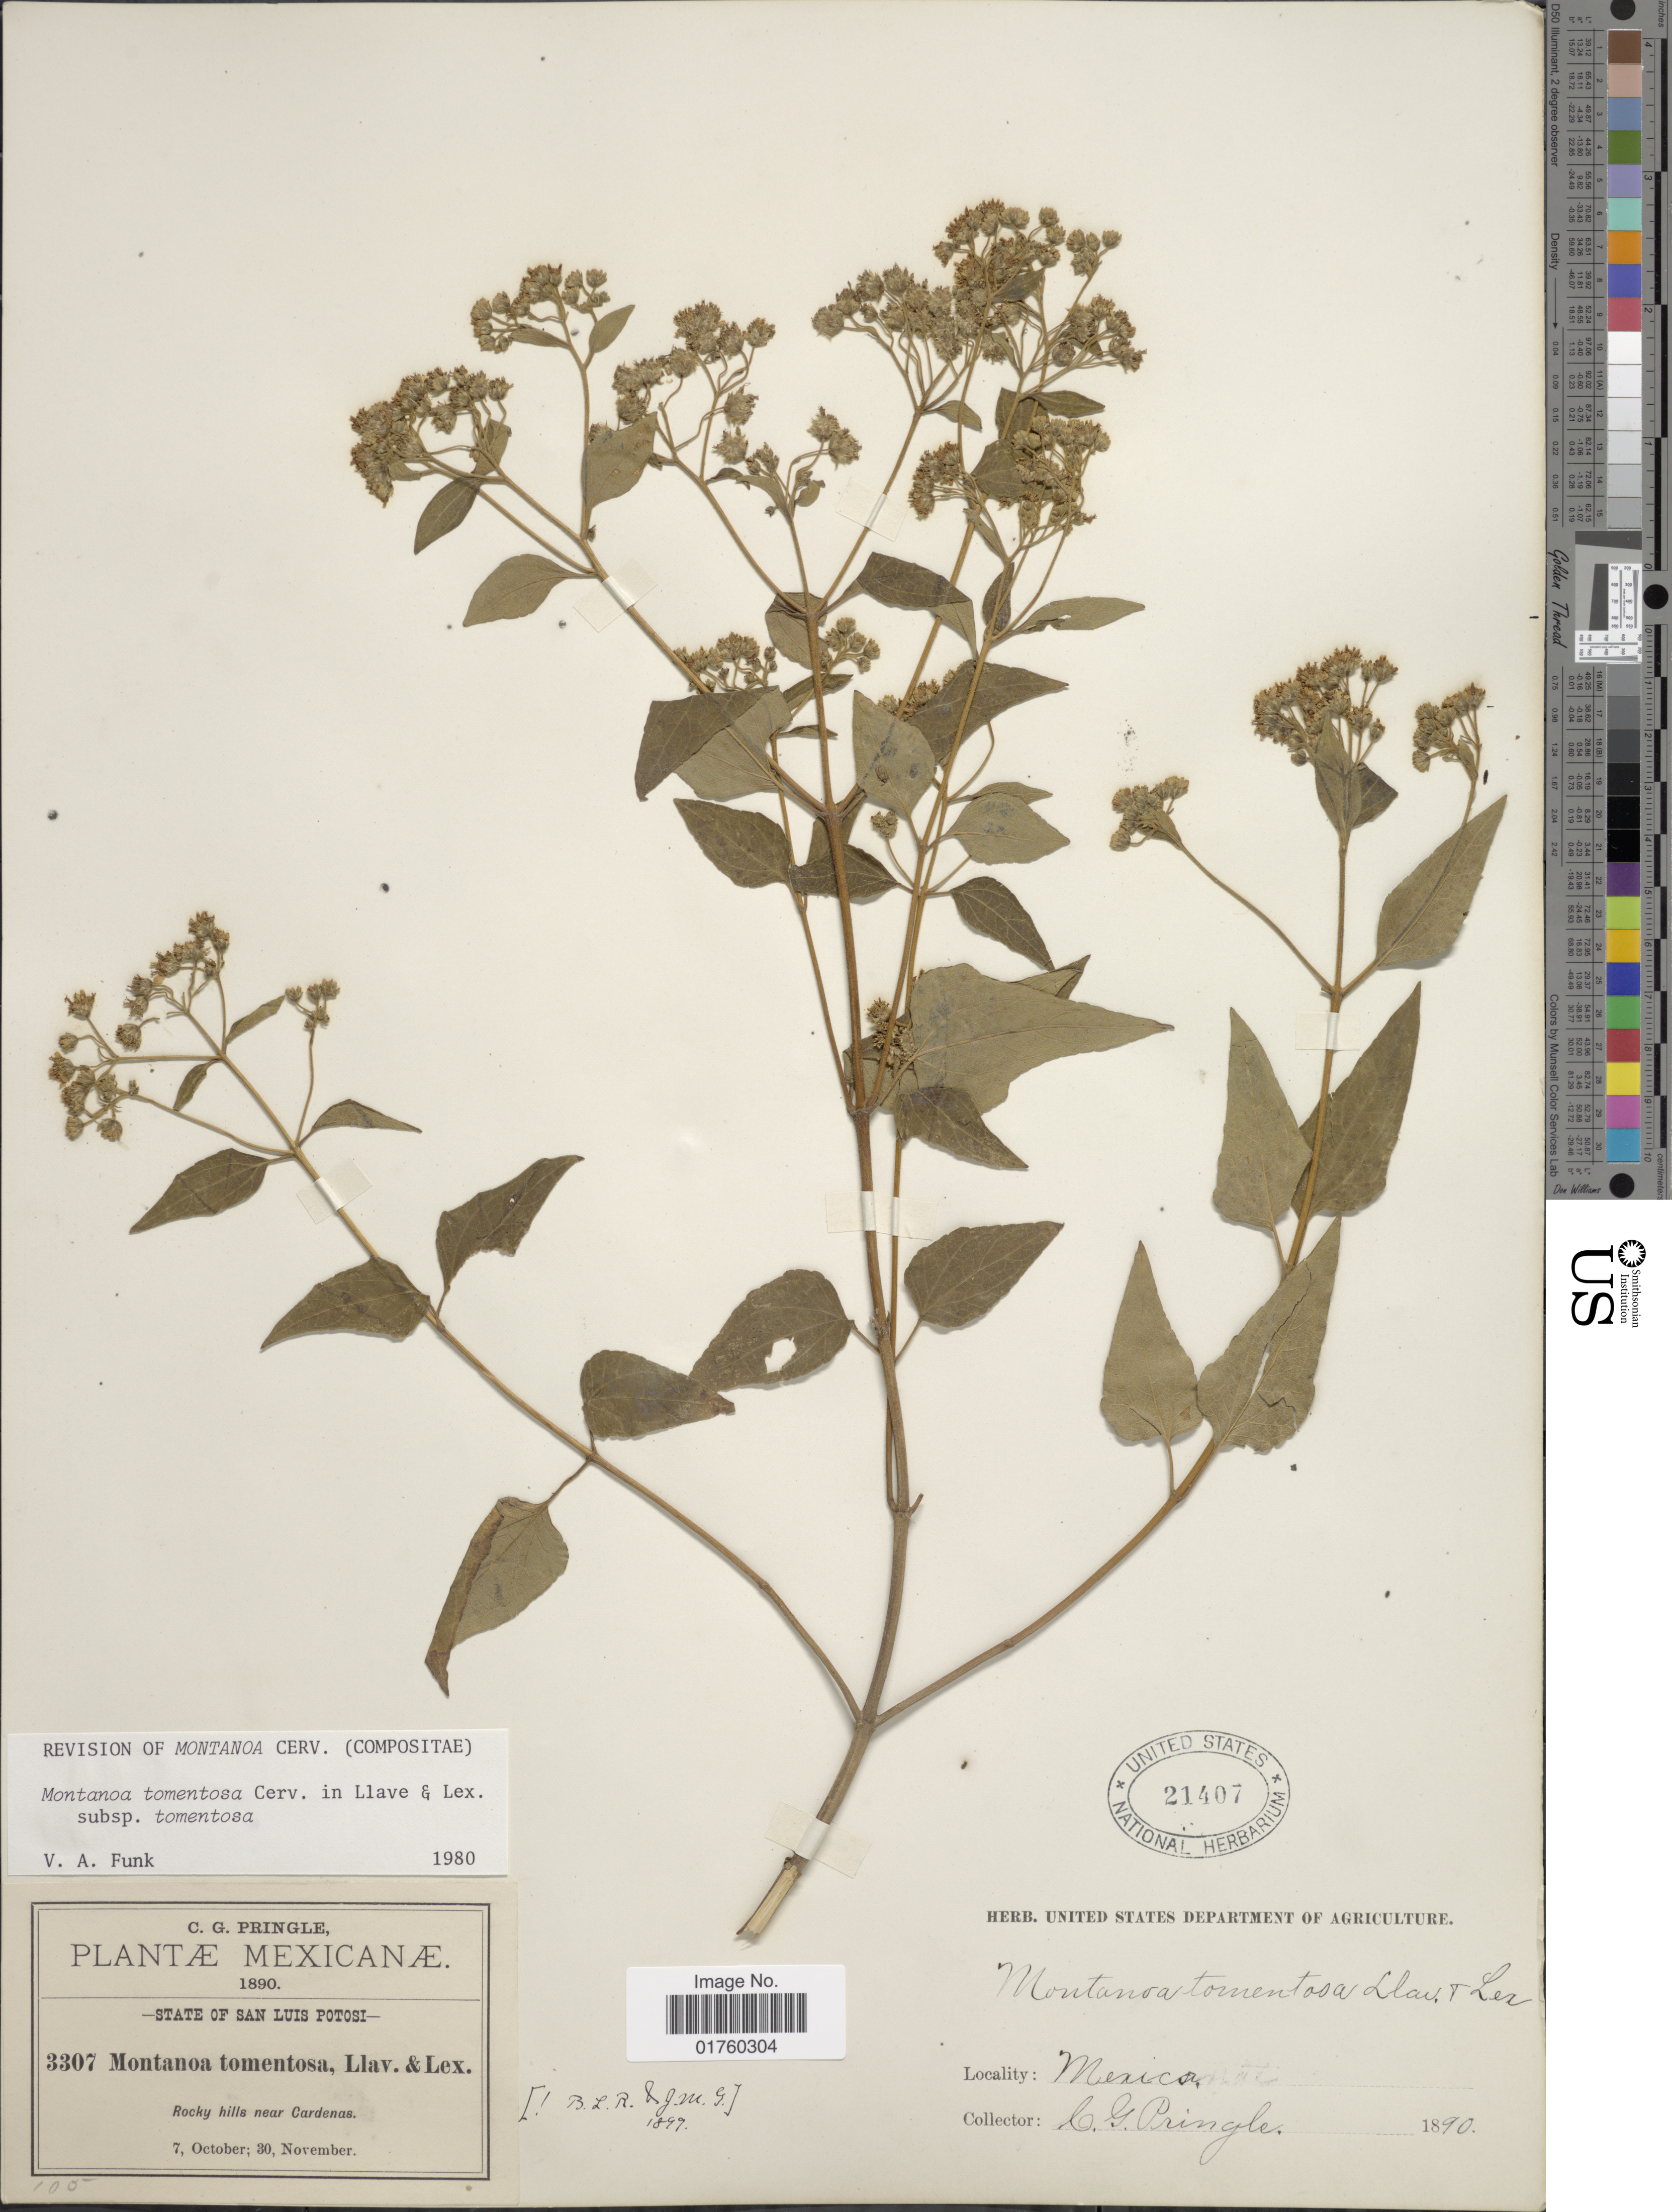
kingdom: Plantae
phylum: Tracheophyta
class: Magnoliopsida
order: Asterales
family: Asteraceae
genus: Montanoa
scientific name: Montanoa tomentosa subsp. tomentosa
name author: Cerv.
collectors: C. G. Pringle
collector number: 3307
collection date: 1890-10-07/1890-11-30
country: Mexico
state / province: San Luis Potosí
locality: Rocky hills near Cardenas.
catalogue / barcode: US 21407